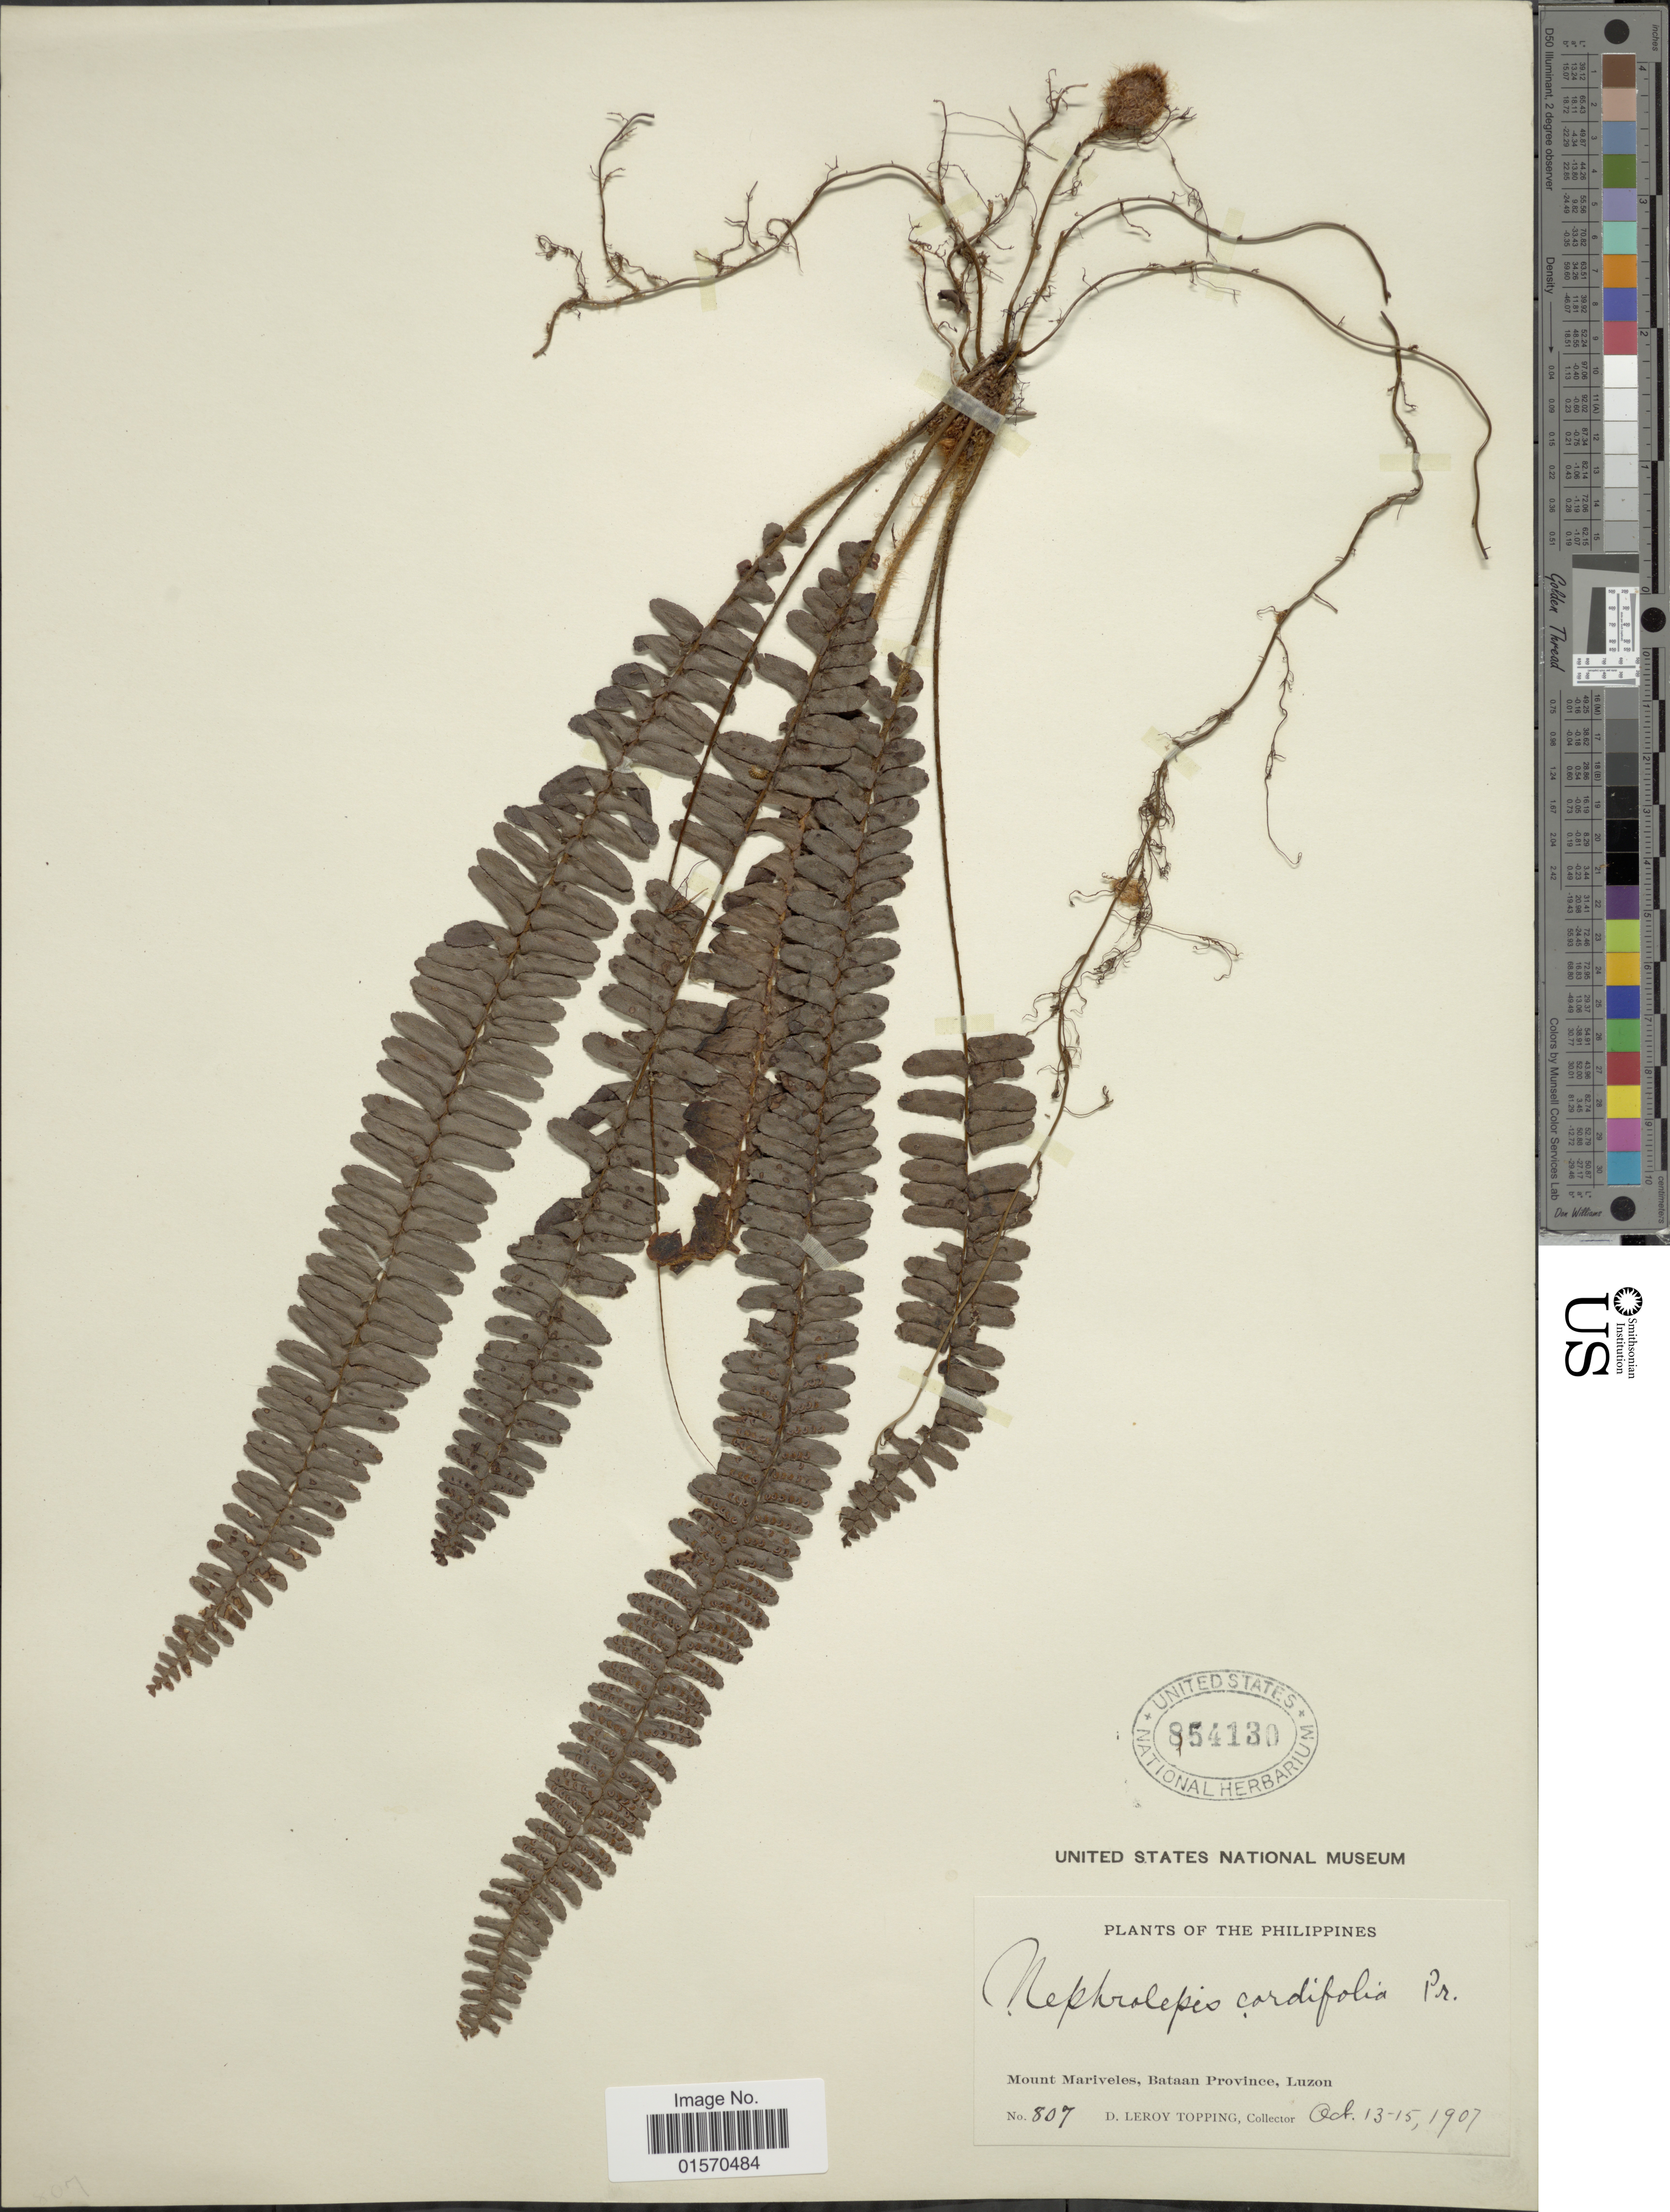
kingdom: Plantae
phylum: Tracheophyta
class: Polypodiopsida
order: Polypodiales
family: Nephrolepidaceae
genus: Nephrolepis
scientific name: Nephrolepis cordifolia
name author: (L.) C. Presl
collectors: D. L. Topping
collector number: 807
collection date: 1907-10-13/1907-10-15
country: Philippines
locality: Mount Mariveles, Bataan Province, Luzon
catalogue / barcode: US 854130